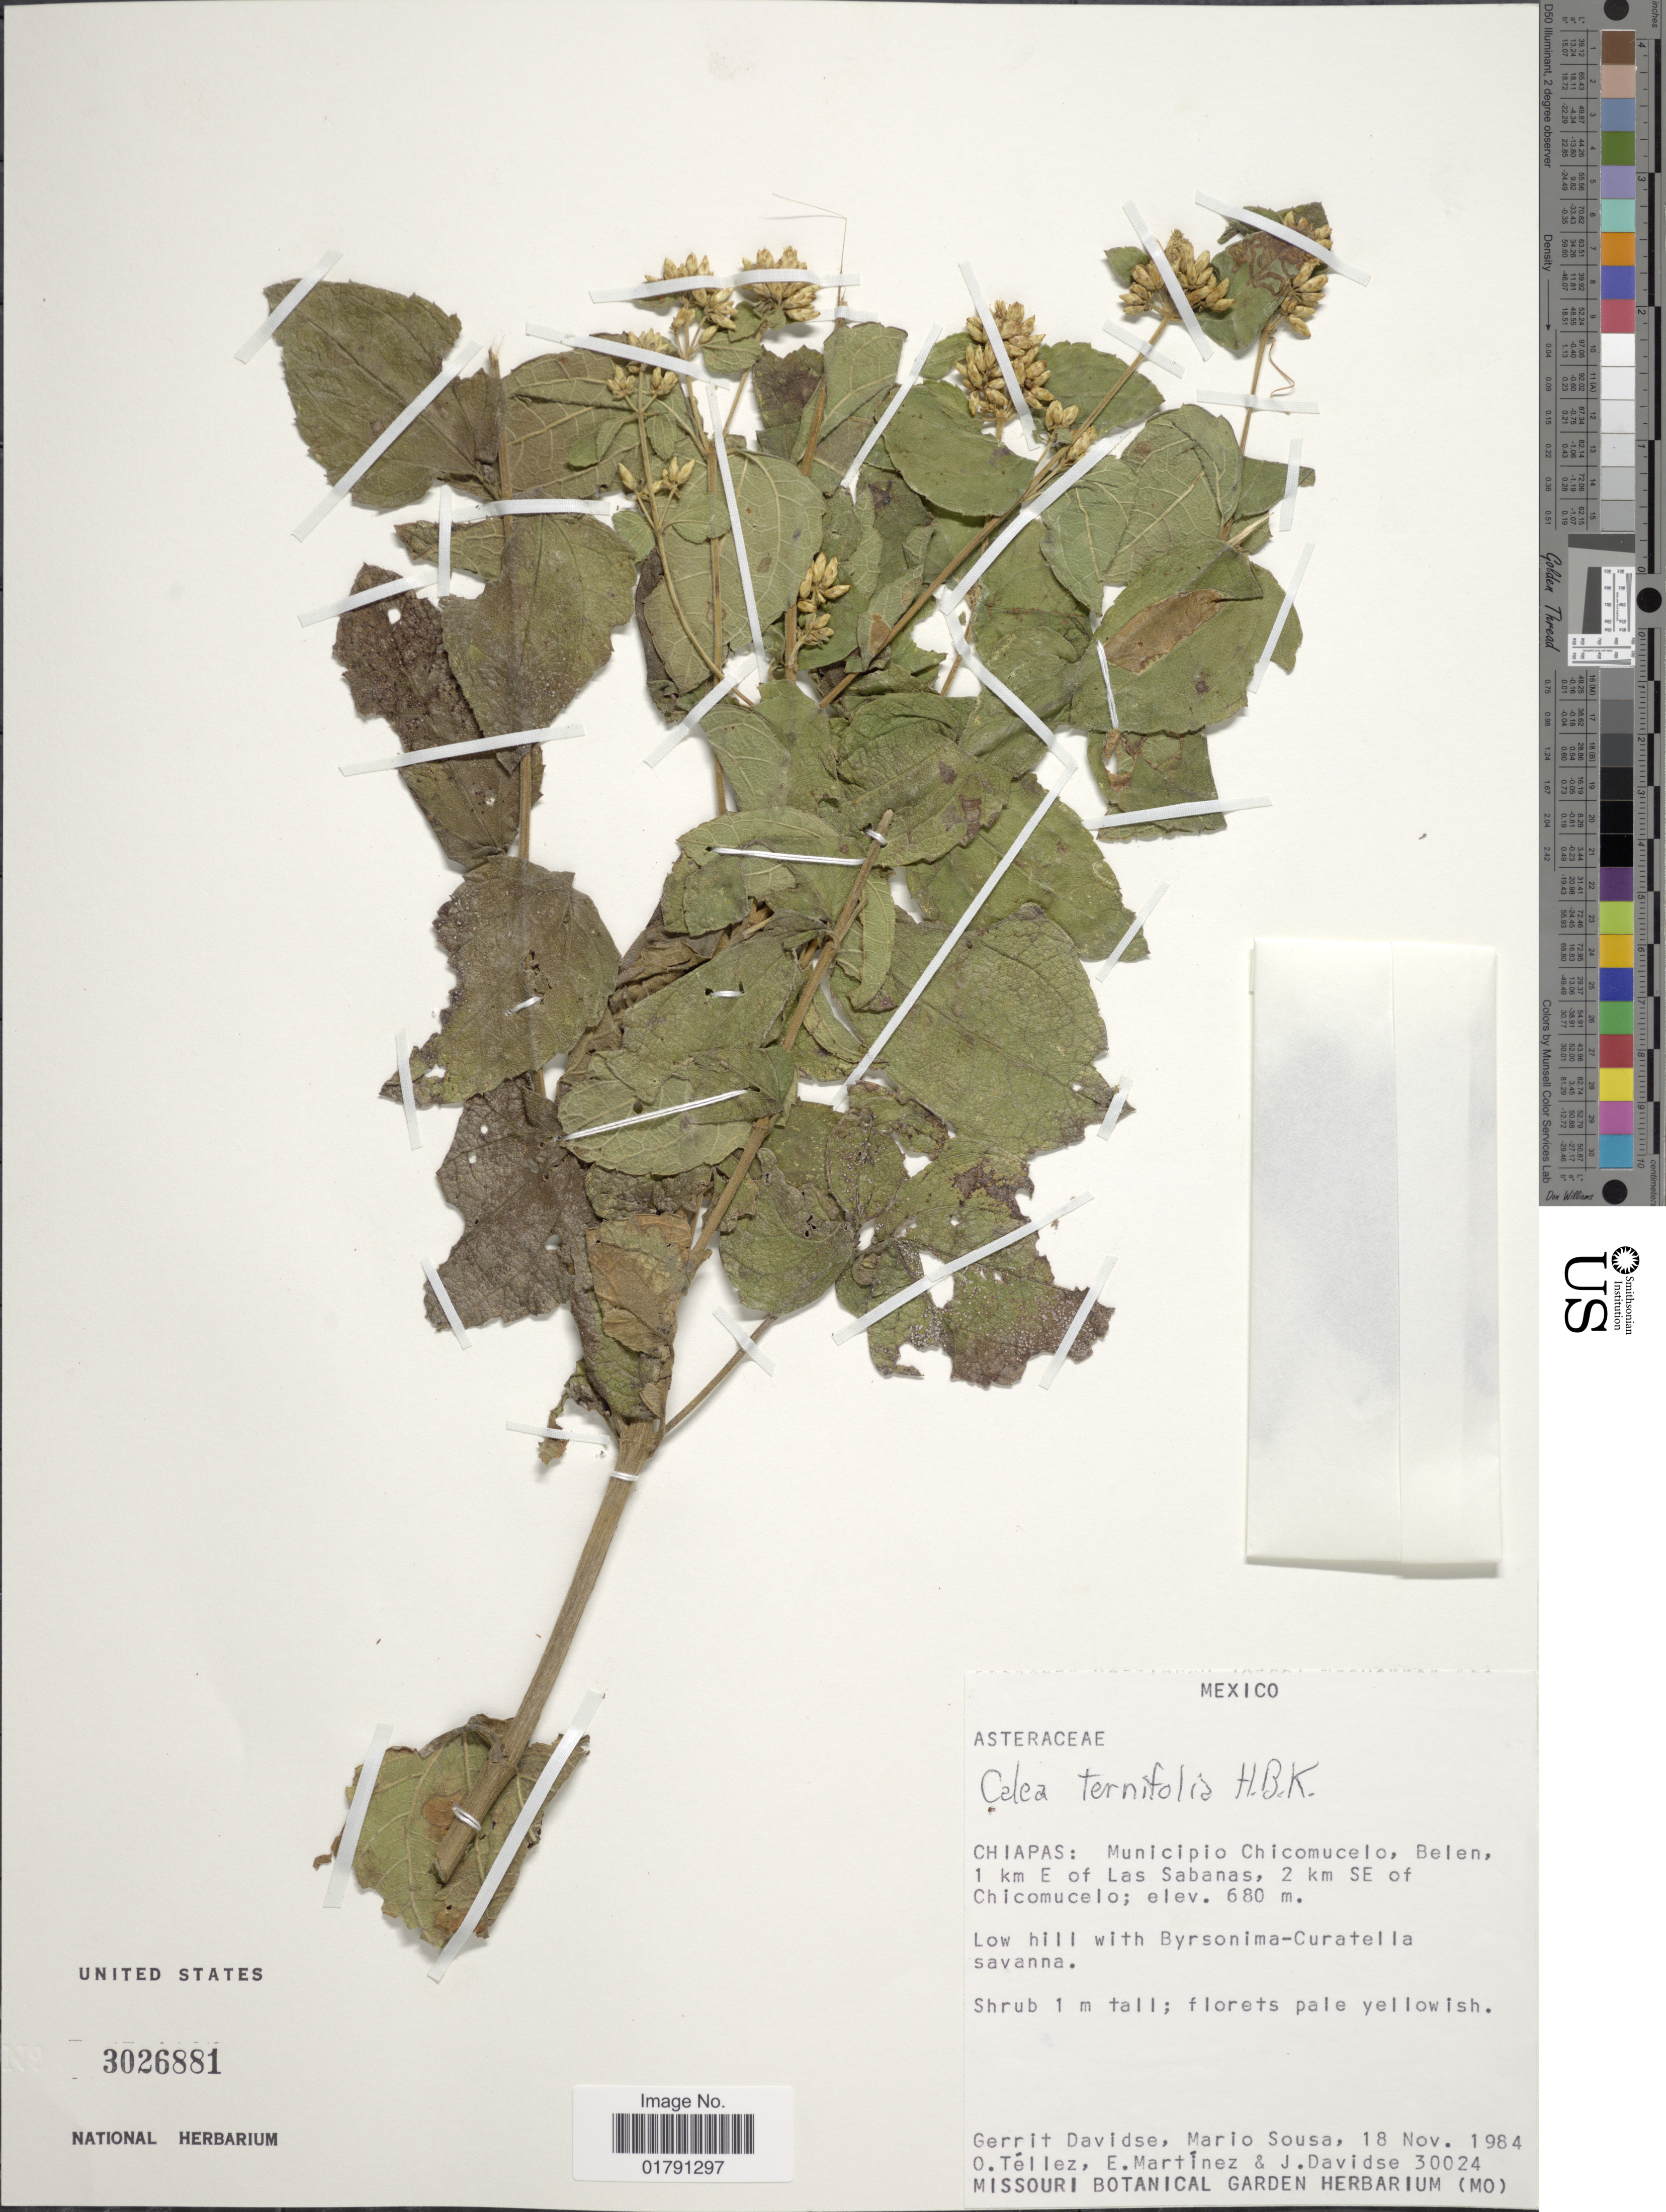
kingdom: Plantae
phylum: Tracheophyta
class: Magnoliopsida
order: Asterales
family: Asteraceae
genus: Calea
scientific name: Calea ternifolia var. ternifolia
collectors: G. Davidse, M. Sousa S., O. Tellez, E. Martínez & J. Davidse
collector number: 30024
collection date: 1984-11-18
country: Mexico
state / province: Chiapas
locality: Municipio Chicomucelo, Belen, 1 km E of Las Sabanas, 2 km SE of Chicomucelo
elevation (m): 680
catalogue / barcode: US 3026881